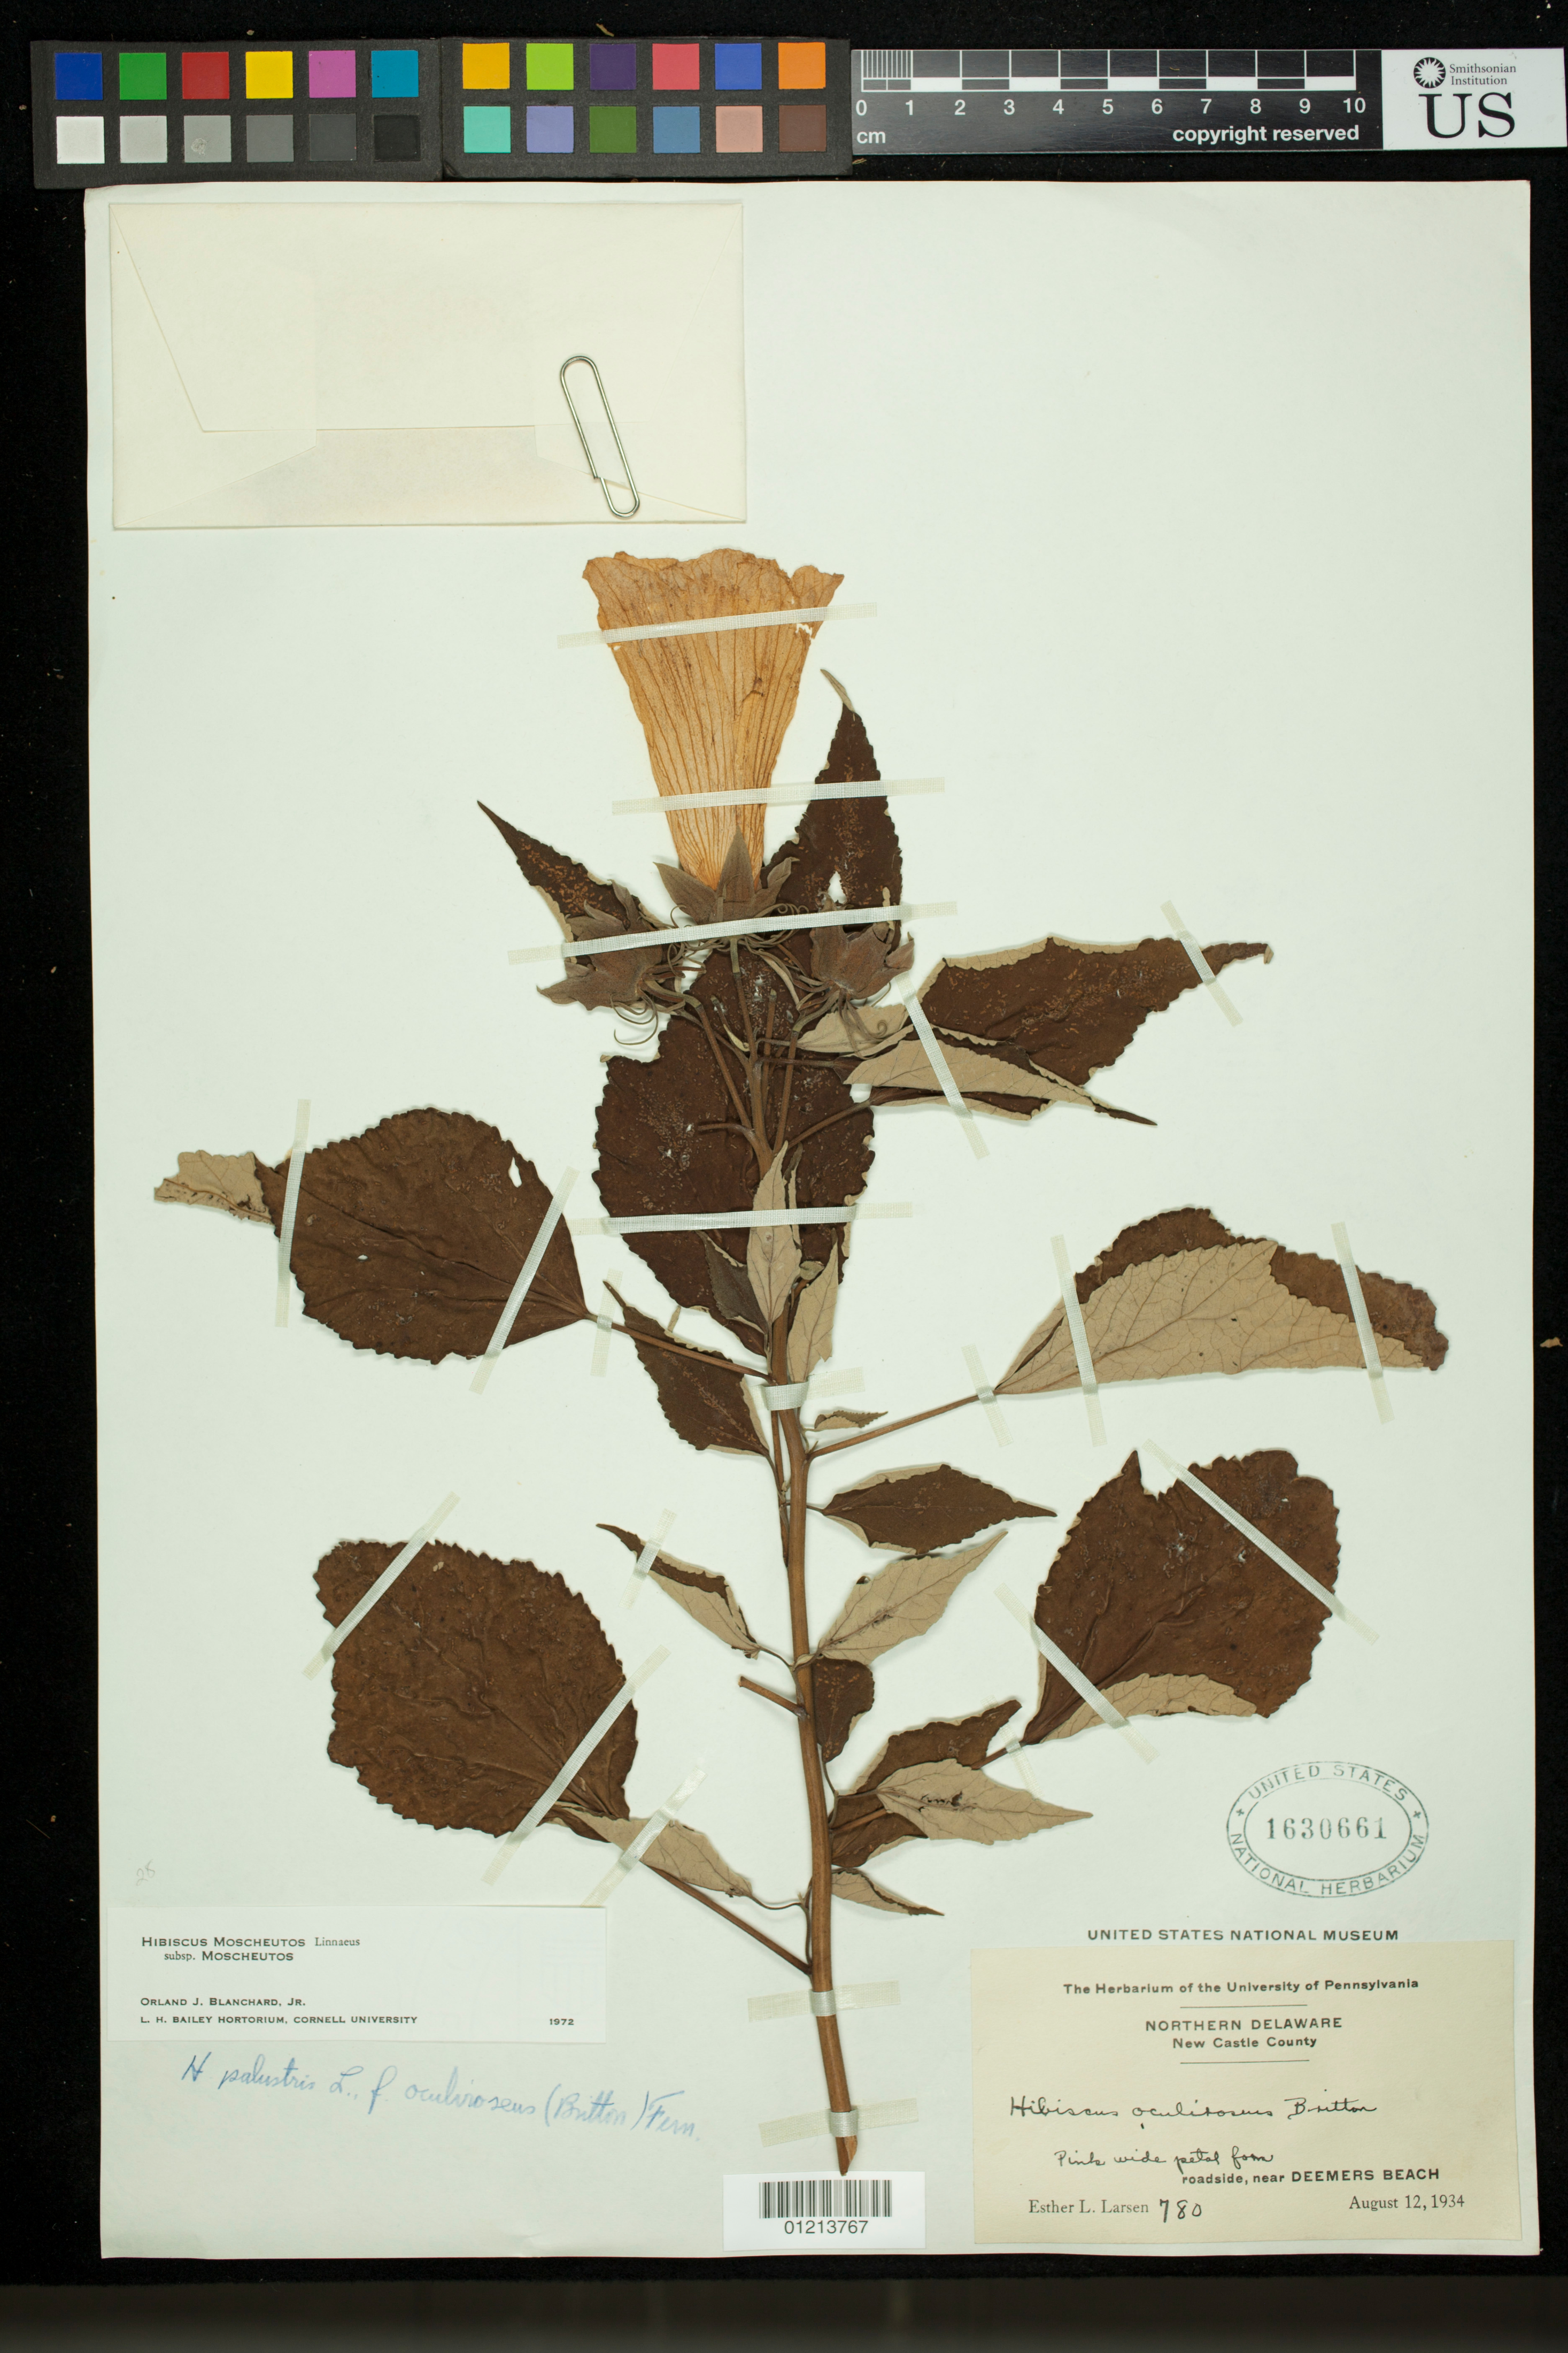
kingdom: Plantae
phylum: Tracheophyta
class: Magnoliopsida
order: Malvales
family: Malvaceae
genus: Hibiscus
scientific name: Hibiscus moscheutos subsp. moscheutos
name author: L.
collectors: E. L. Larsen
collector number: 780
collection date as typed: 08 Dec 1934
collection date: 1934-12-08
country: United States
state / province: Delaware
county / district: New Castle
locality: Northern Delaware, New Castle County: roadside, near Deemers Beach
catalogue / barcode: US 1630661